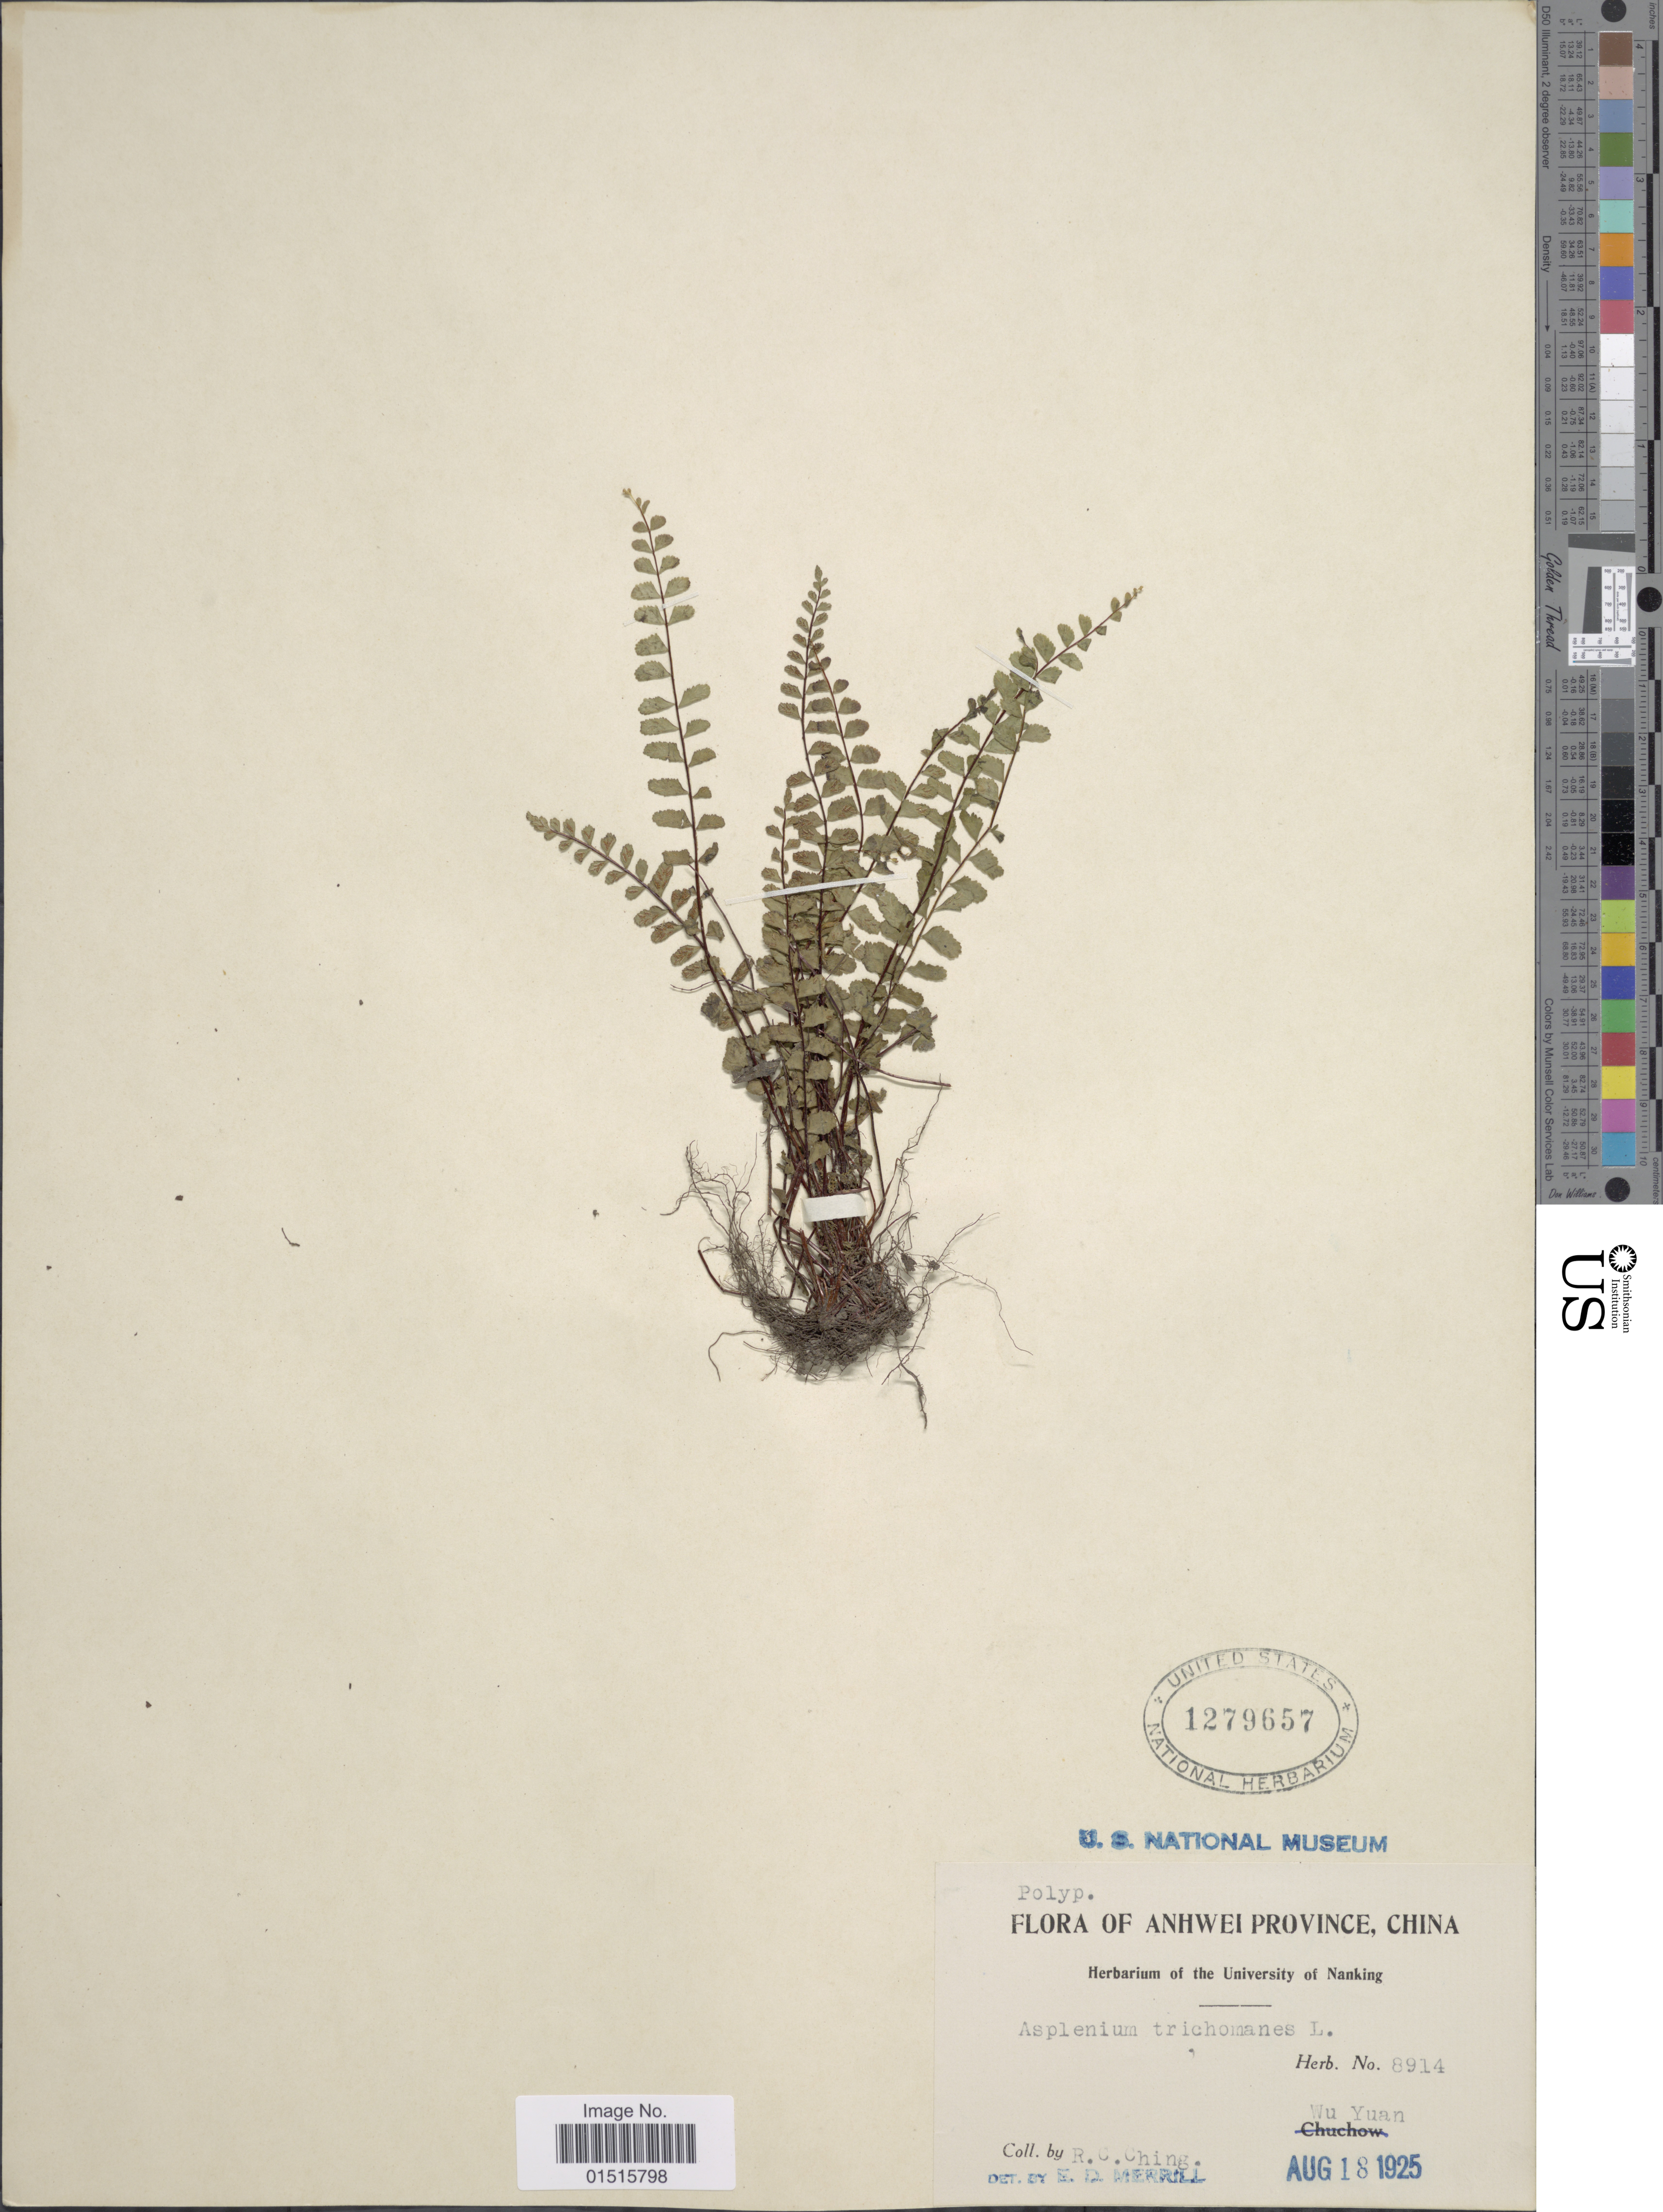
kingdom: Plantae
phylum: Tracheophyta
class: Polypodiopsida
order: Polypodiales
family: Aspleniaceae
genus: Asplenium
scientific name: Asplenium trichomanes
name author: L.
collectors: R. C. Ching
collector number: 8914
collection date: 1925-08-18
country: China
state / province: Anhui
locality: Anhwei Province. Wu Yuan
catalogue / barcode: US 1279657